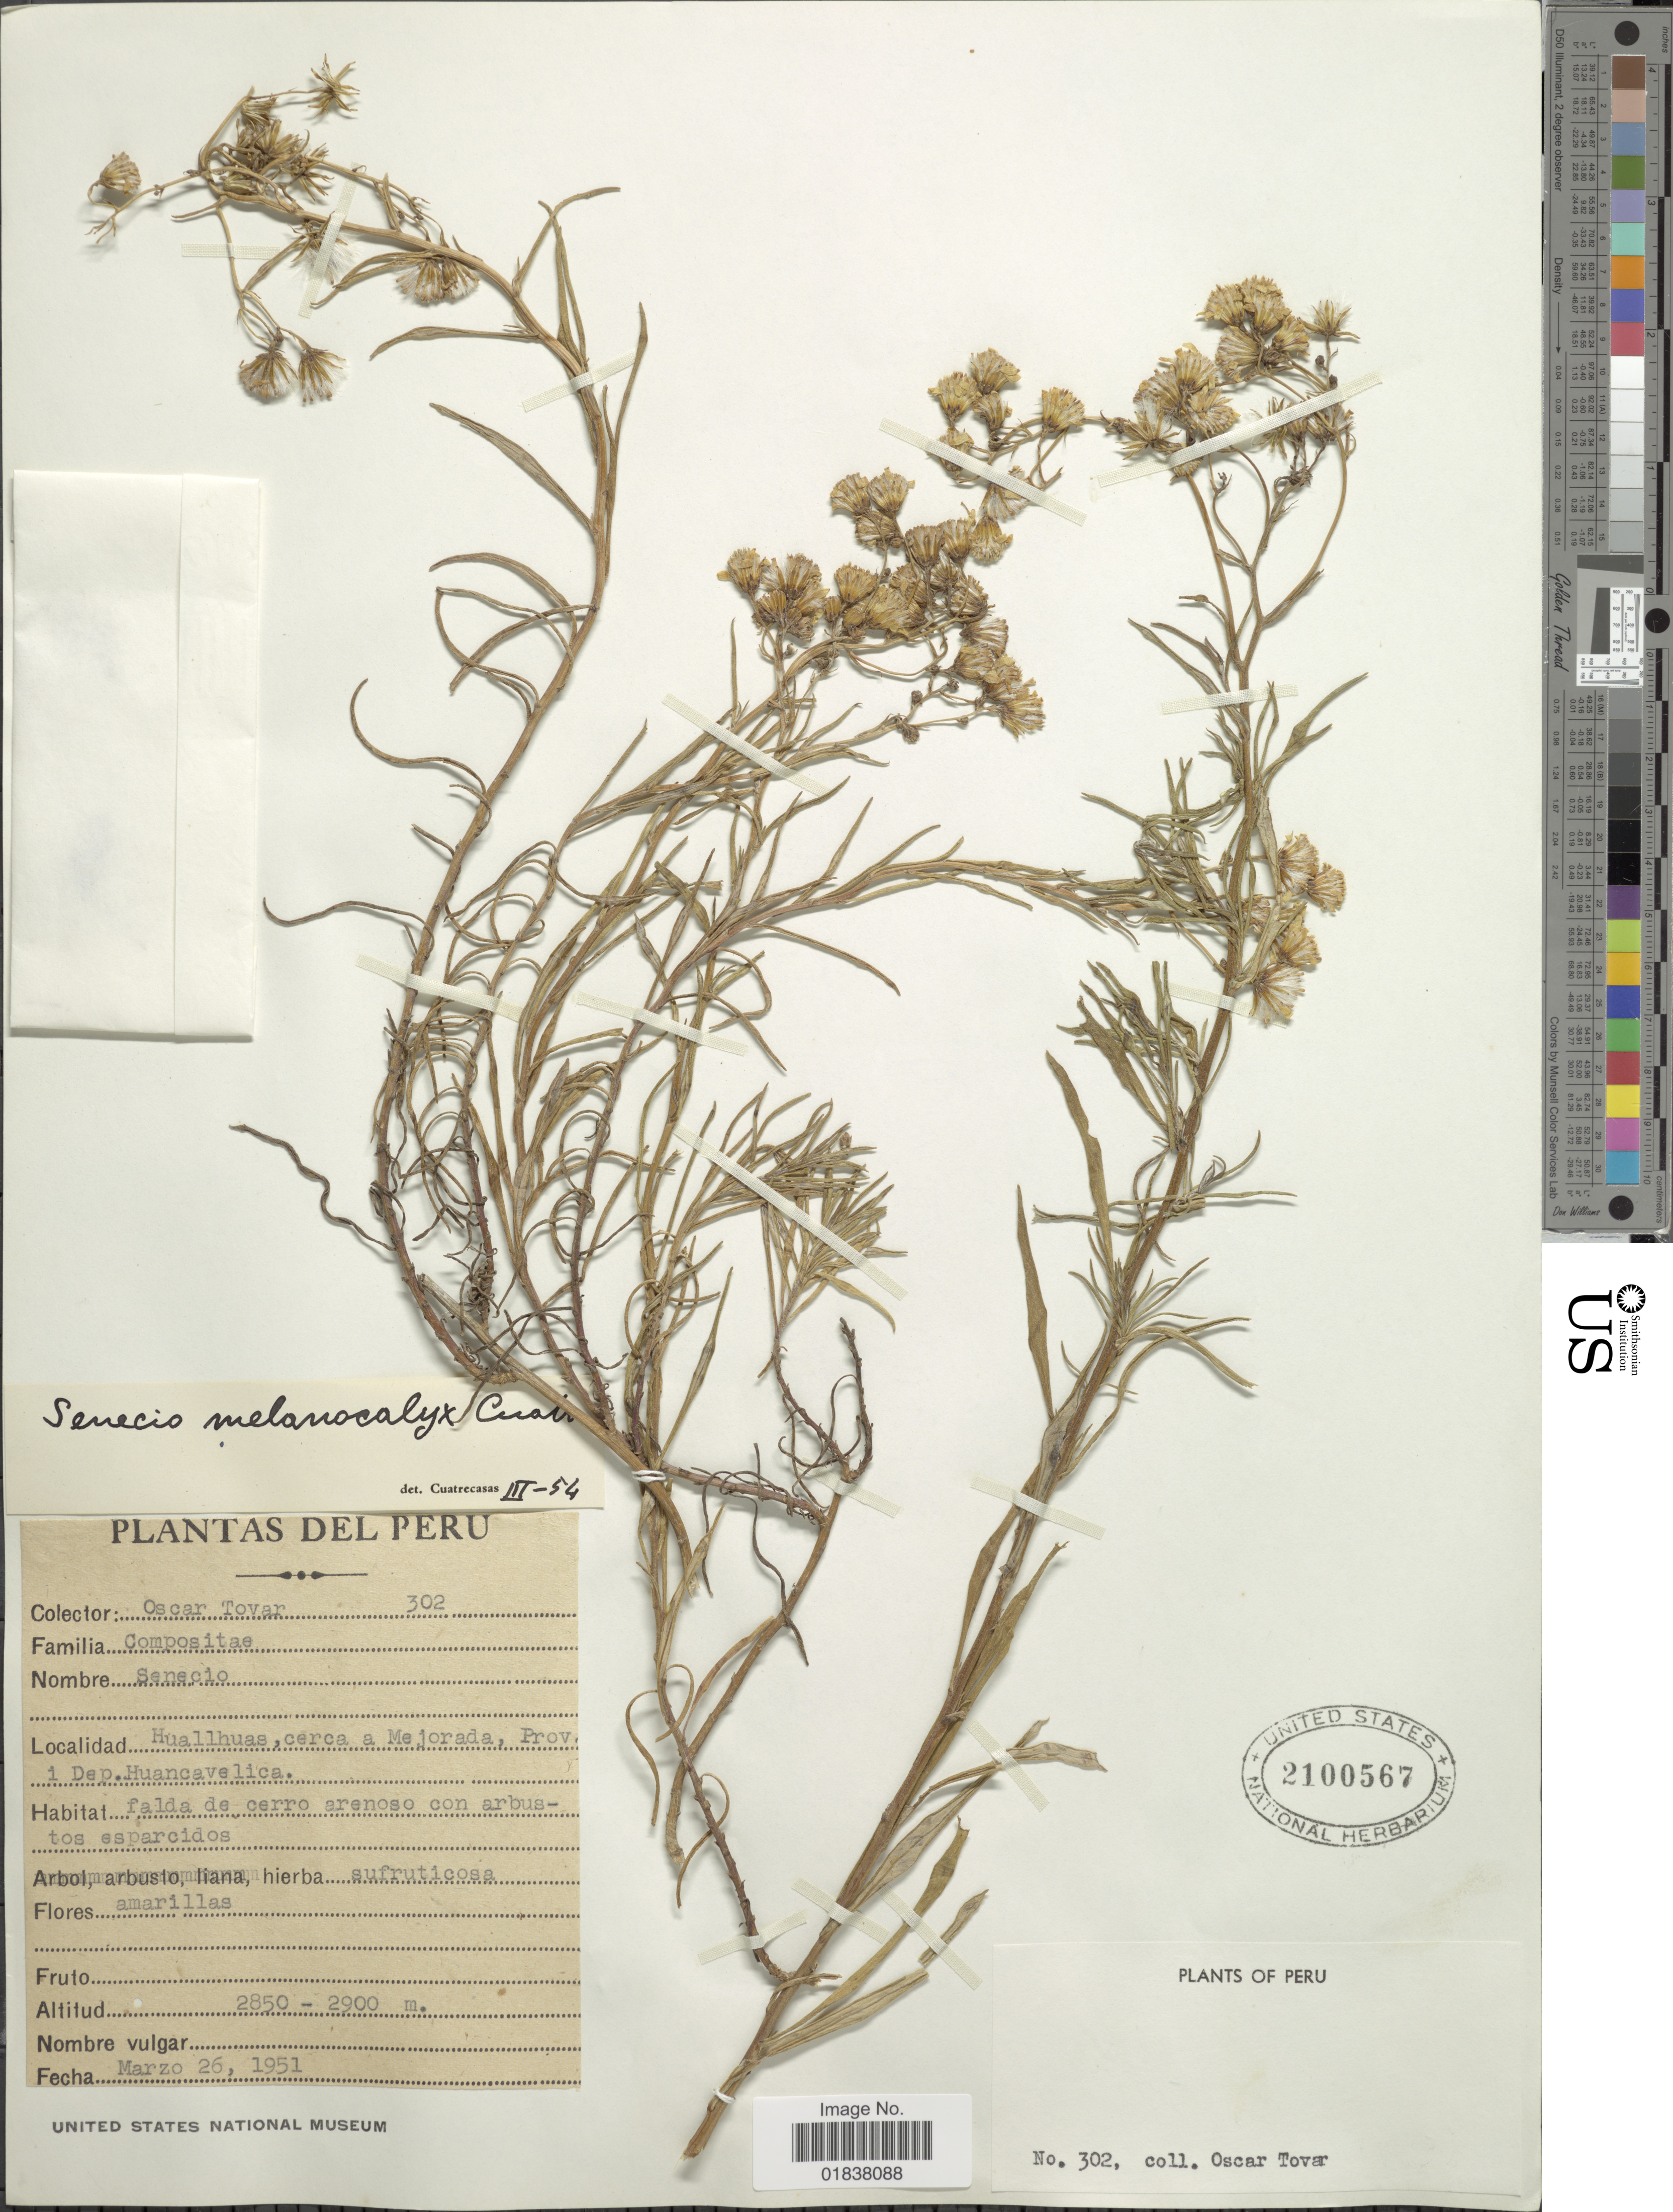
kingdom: Plantae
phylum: Tracheophyta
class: Magnoliopsida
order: Asterales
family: Asteraceae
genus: Senecio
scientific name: Senecio melanocalyx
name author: Cuatrec.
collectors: Ó. Tovar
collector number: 302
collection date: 1951-03-26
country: Peru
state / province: Huancavelica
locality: Huallhuas, cerca a Mejorada, Prov. i dep. Huancavelica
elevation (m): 2850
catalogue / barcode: US 2100567